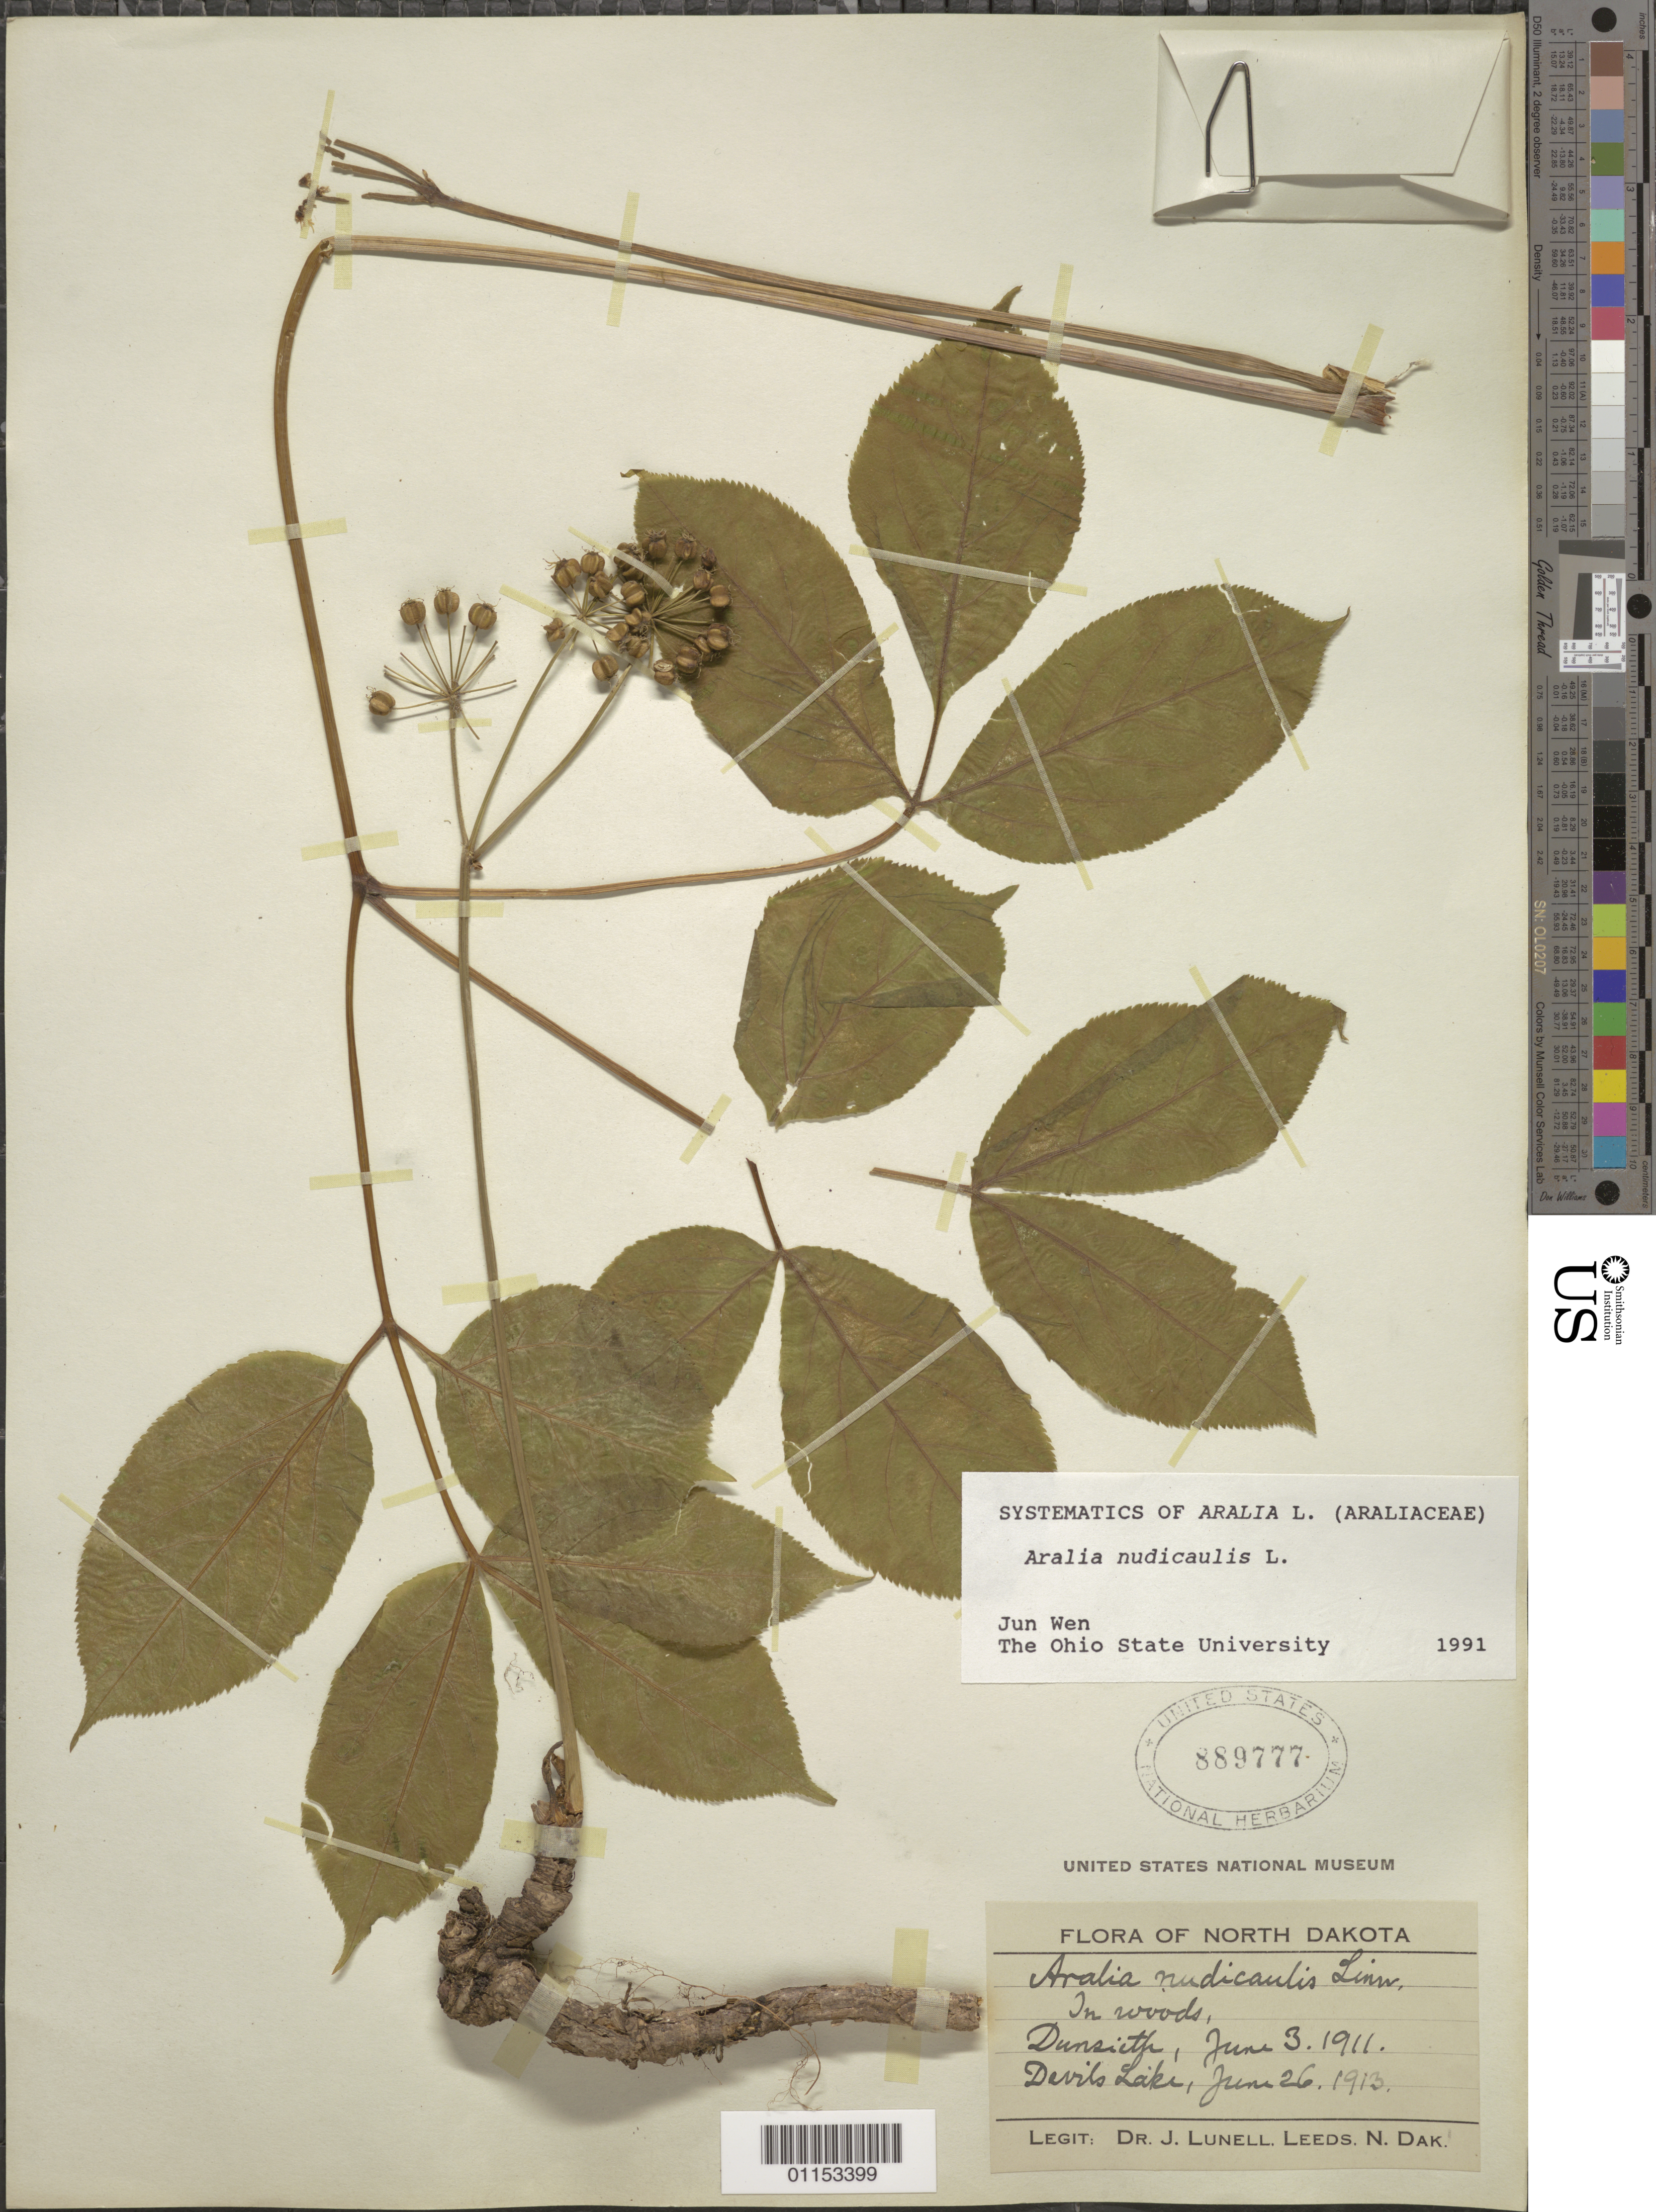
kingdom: Plantae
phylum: Tracheophyta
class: Magnoliopsida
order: Apiales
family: Araliaceae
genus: Aralia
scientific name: Aralia nudicaulis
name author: L.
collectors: J. Lunell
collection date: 1911-06-03,1913-06-26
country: United States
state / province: North Dakota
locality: Leeds.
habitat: In woods.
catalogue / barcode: US 889777